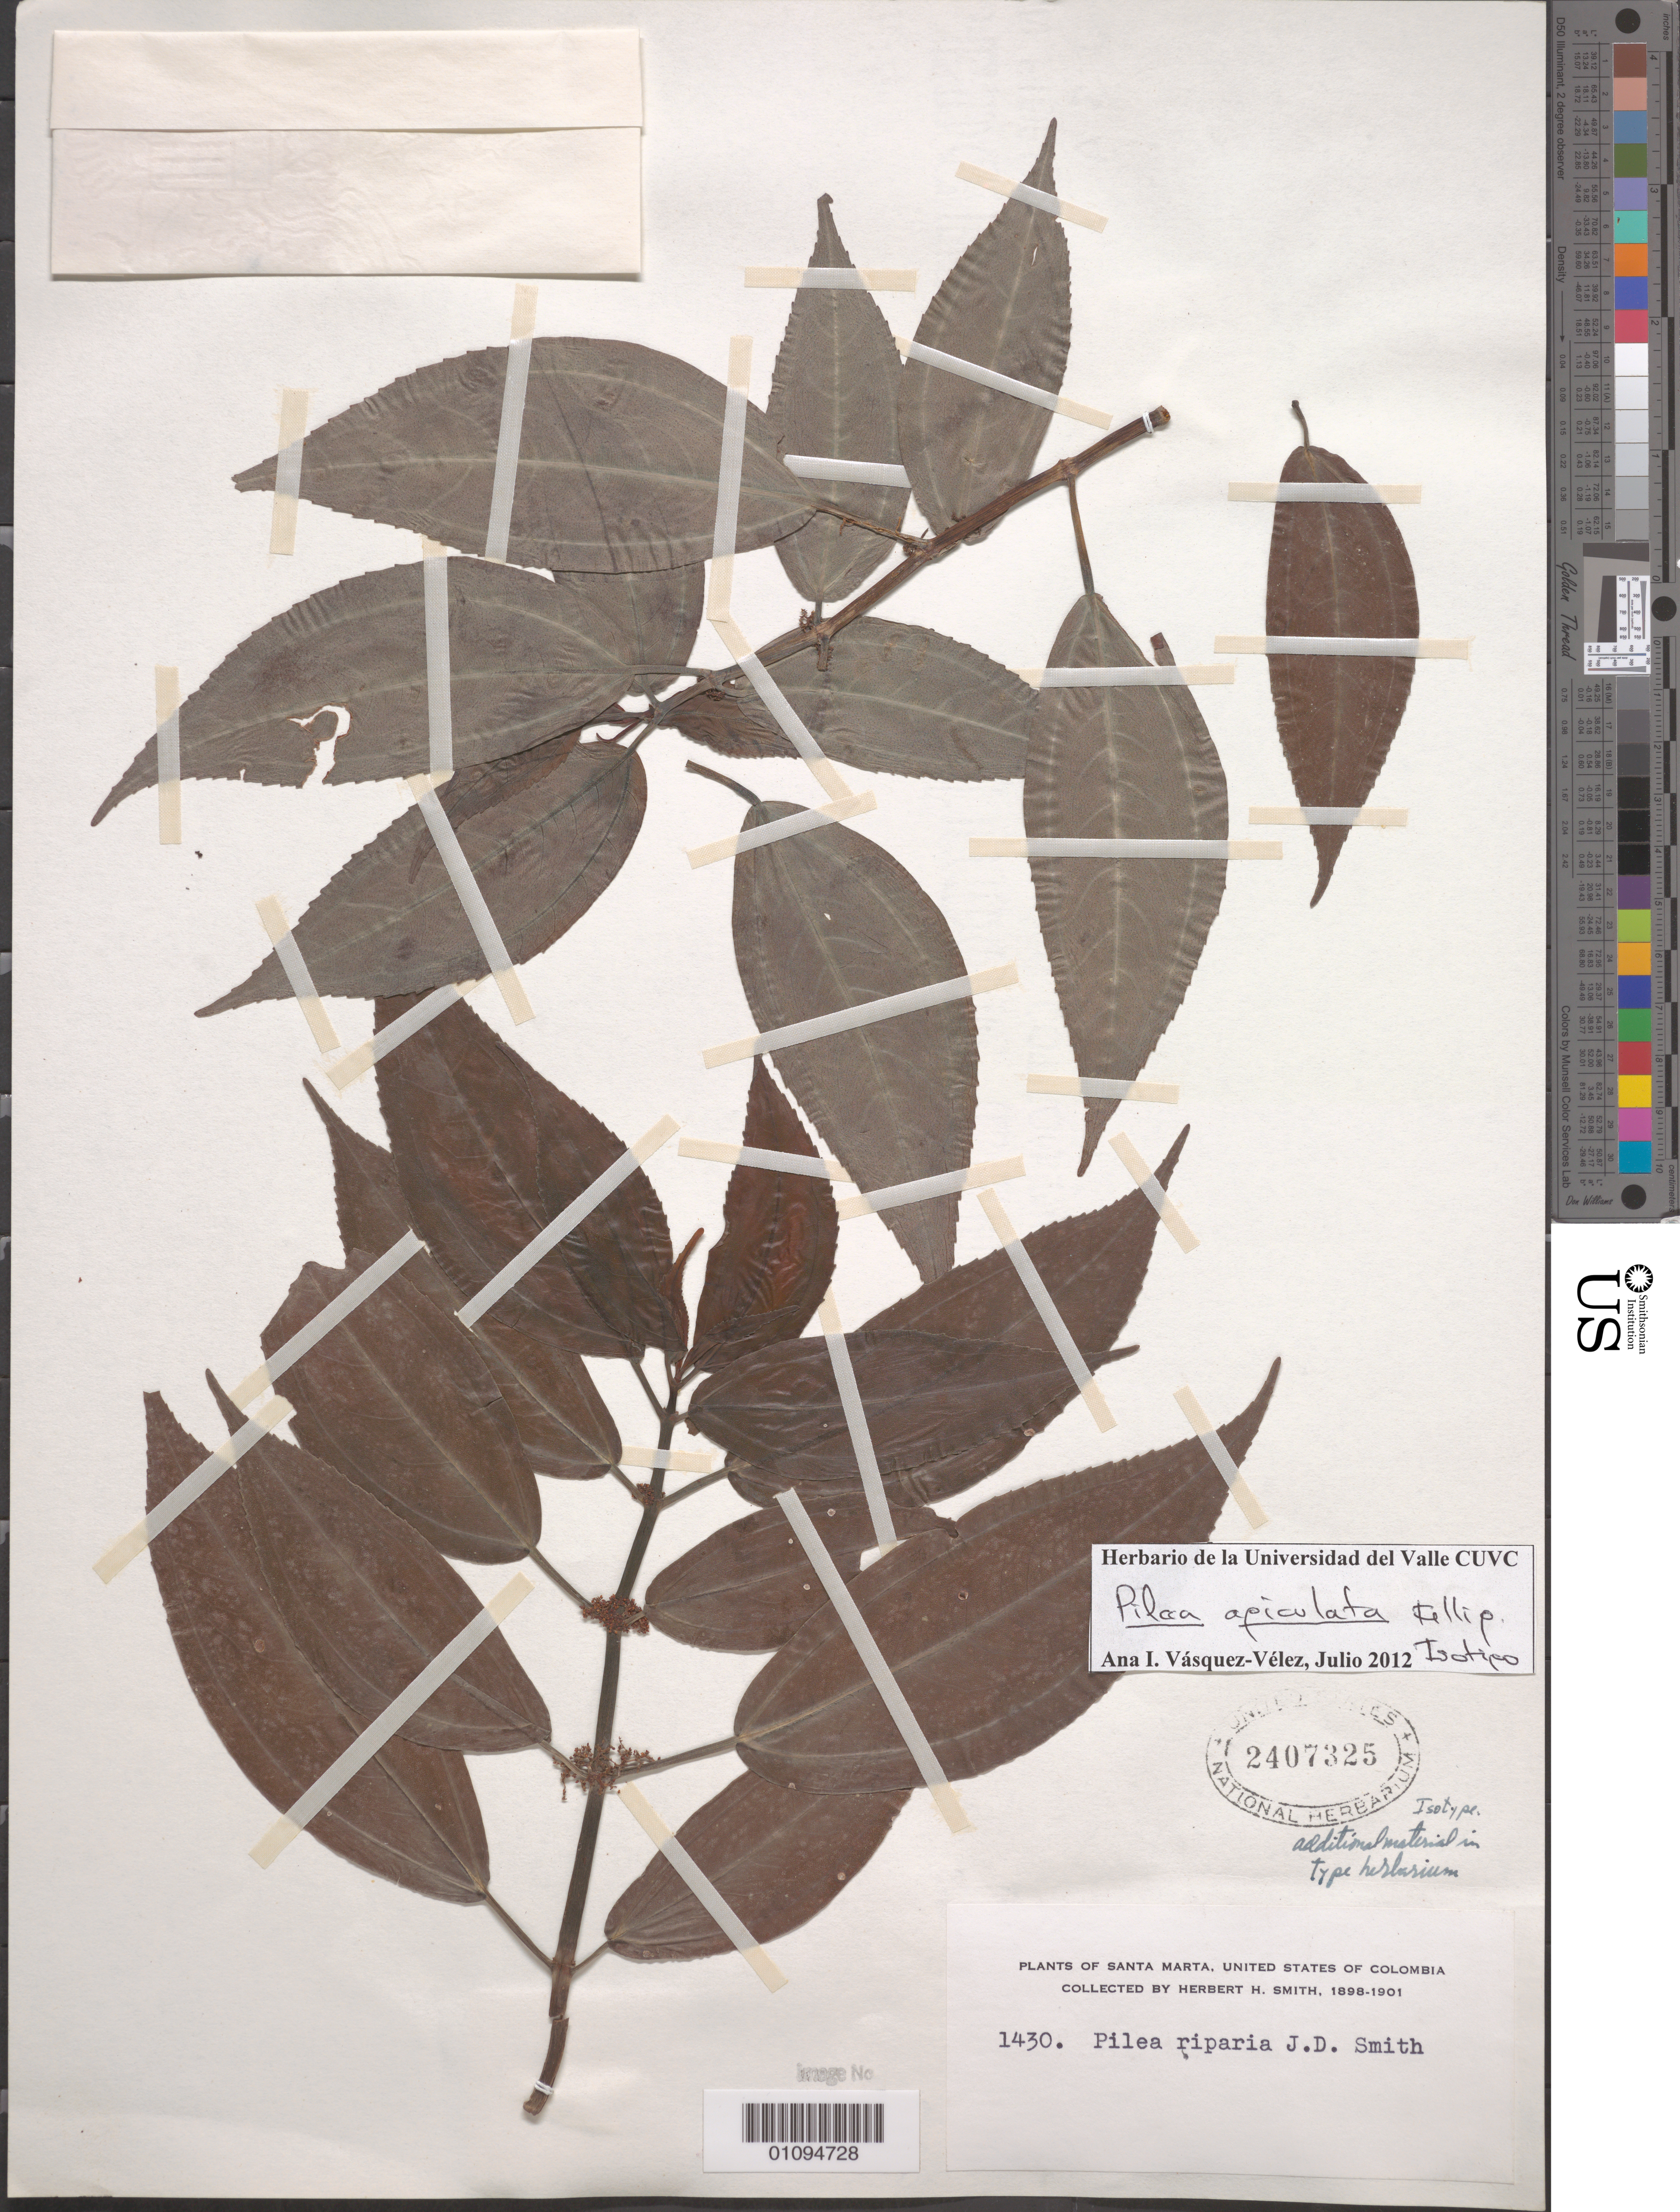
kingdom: Plantae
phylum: Tracheophyta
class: Magnoliopsida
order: Rosales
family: Urticaceae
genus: Pilea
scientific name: Pilea riparia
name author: Donn. Sm.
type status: Syntype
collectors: Herbert H. Smith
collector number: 1430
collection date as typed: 1898-1901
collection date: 1898/1901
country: Colombia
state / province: Magdalena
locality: Santa Marta.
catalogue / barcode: US 2407325